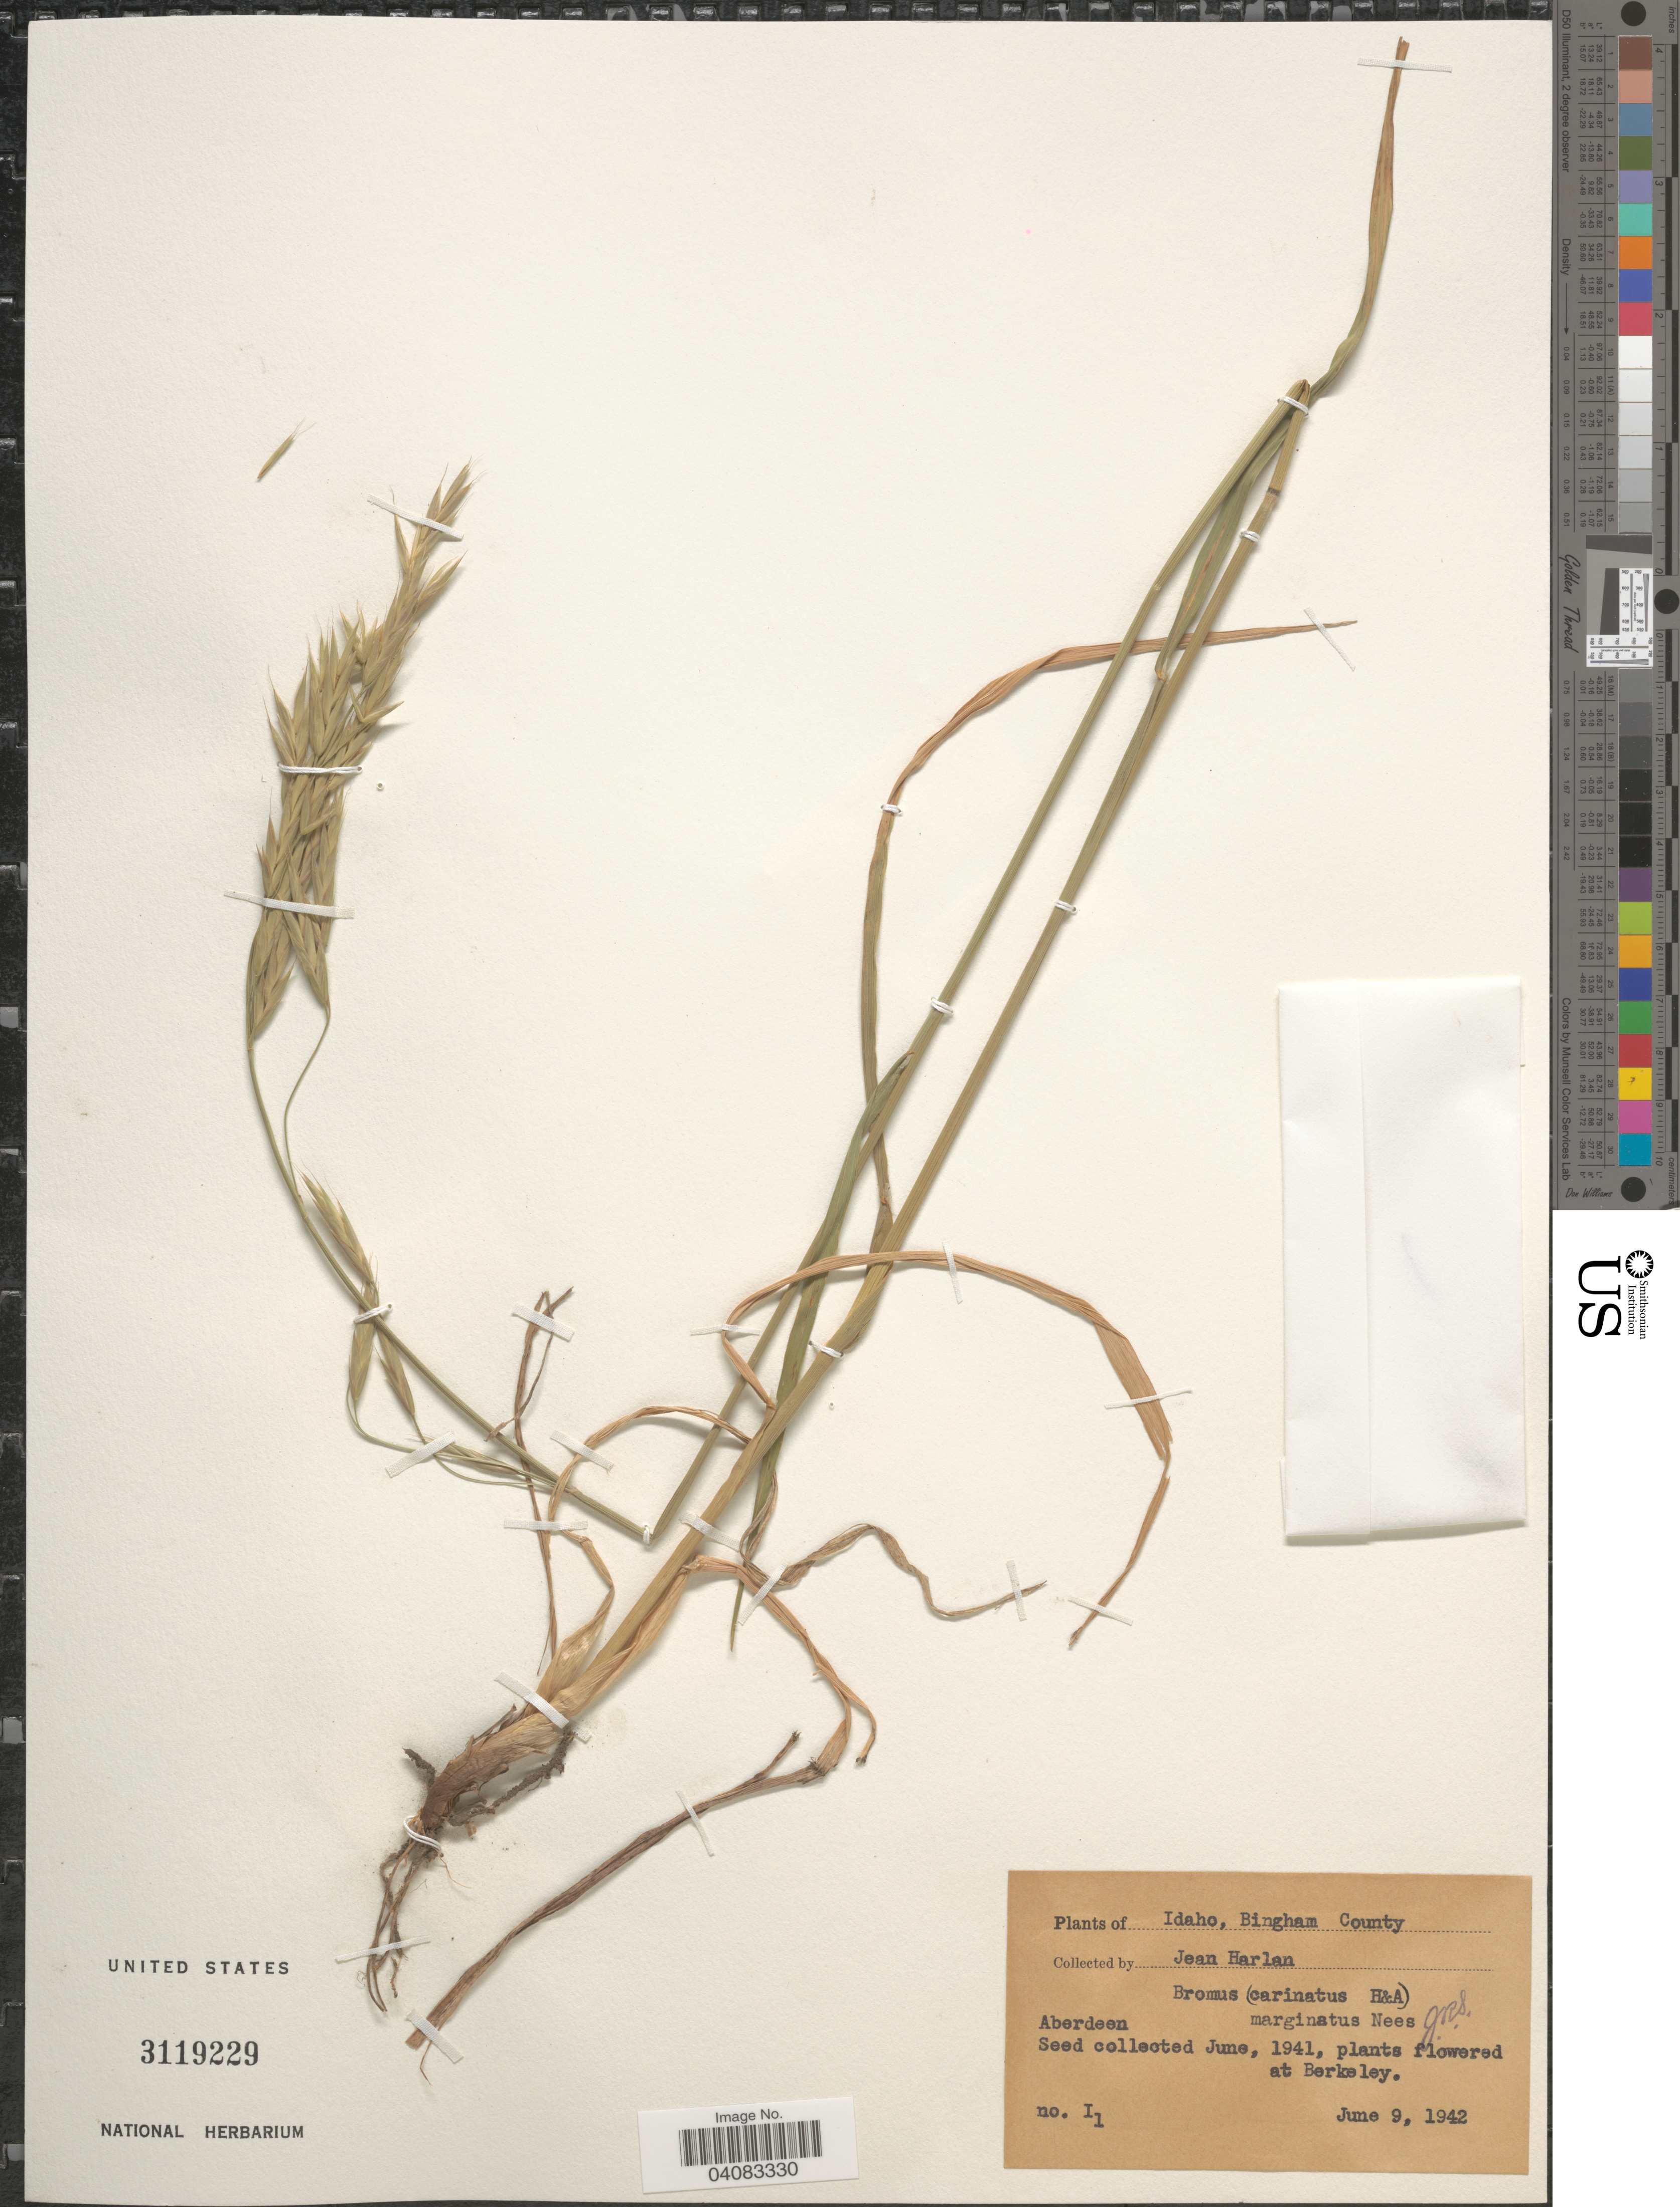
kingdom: Plantae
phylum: Tracheophyta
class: Liliopsida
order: Poales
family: Poaceae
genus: Bromus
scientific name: Bromus marginatus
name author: Nees ex Steud.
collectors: J. Harlan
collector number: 11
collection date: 1942-06-09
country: United States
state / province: Idaho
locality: Bingham County. Aberdeen.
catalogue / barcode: US 3119229